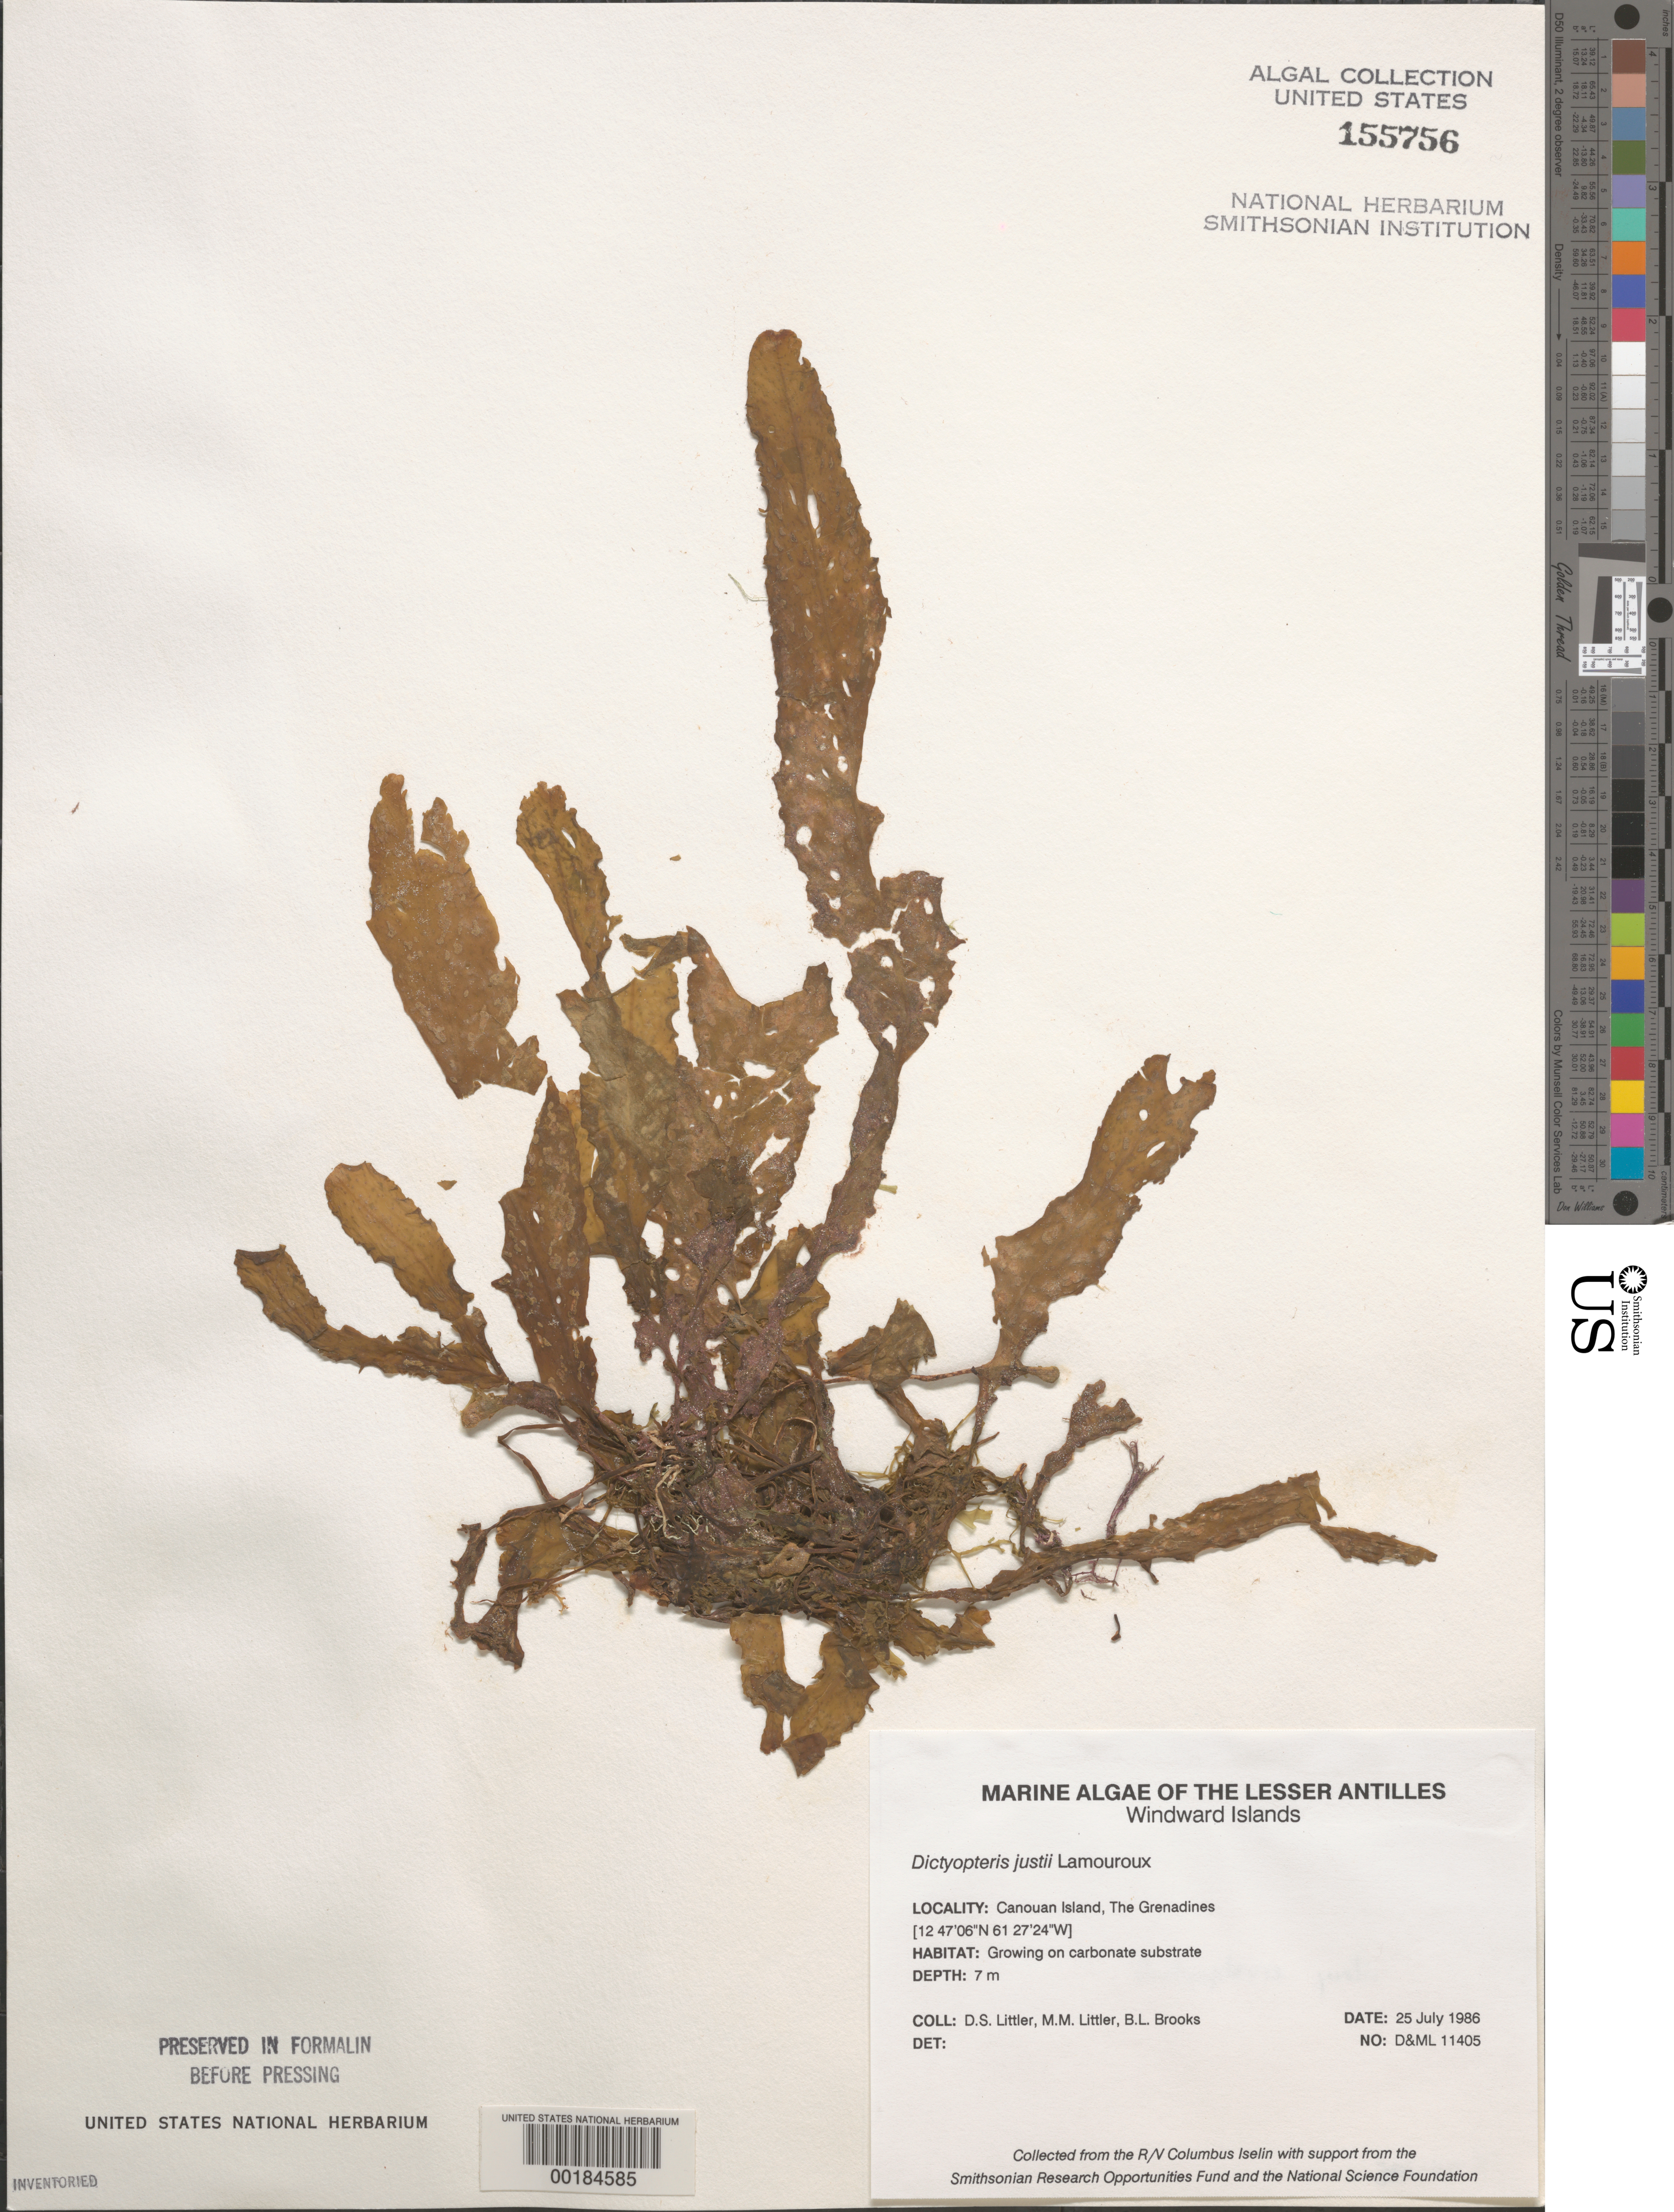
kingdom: Chromista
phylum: Ochrophyta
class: Phaeophyceae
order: Dictyotales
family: Dictyotaceae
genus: Dictyopteris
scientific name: Dictyopteris justii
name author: J.V.Lamouroux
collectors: D. S. Littler, M. M. Littler & B. Brooks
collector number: D&ML 11405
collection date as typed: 25 Jul 1986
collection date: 1986-07-25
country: St. Vincent - Grenadines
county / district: Grenadines Parish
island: Canouan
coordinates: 12 47' 06" N, 61 27' 24" W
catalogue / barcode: US 155756